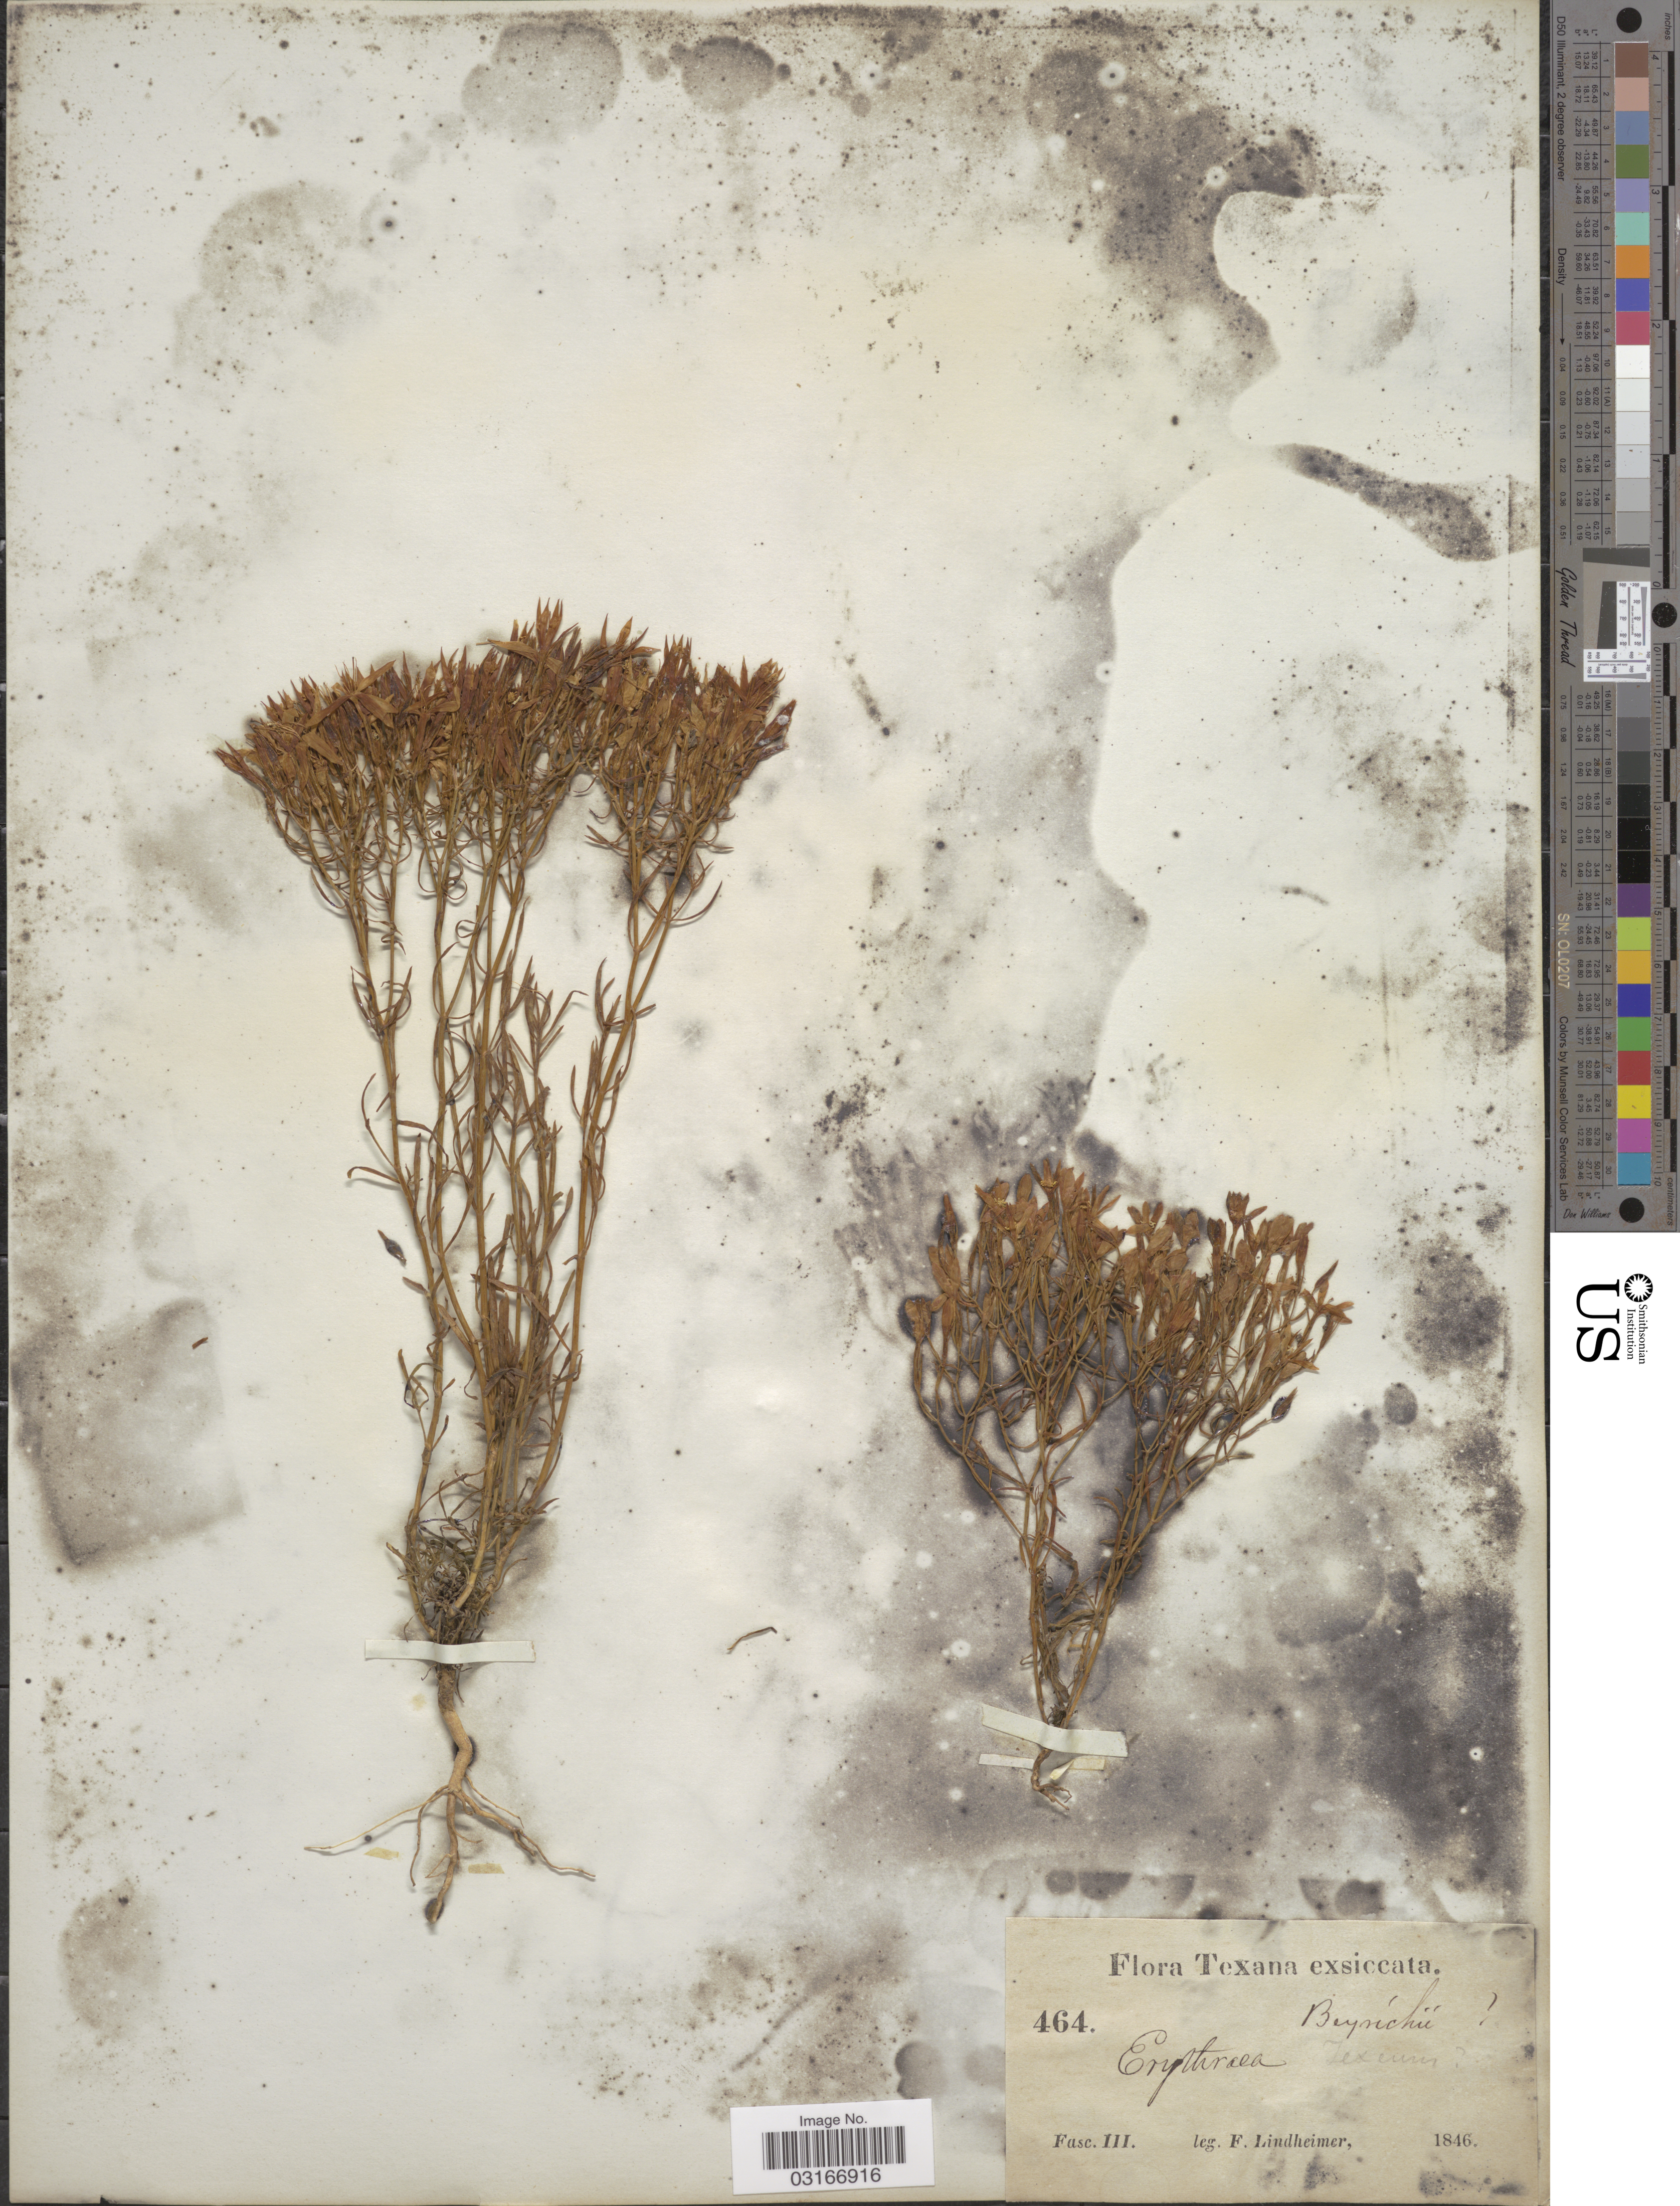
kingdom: Plantae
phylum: Tracheophyta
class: Magnoliopsida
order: Gentianales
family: Gentianaceae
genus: Centaurium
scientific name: Centaurium beyrichii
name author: (Torr.) B.L. Rob.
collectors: F. Lindheimer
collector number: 464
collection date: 1846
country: United States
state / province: Texas